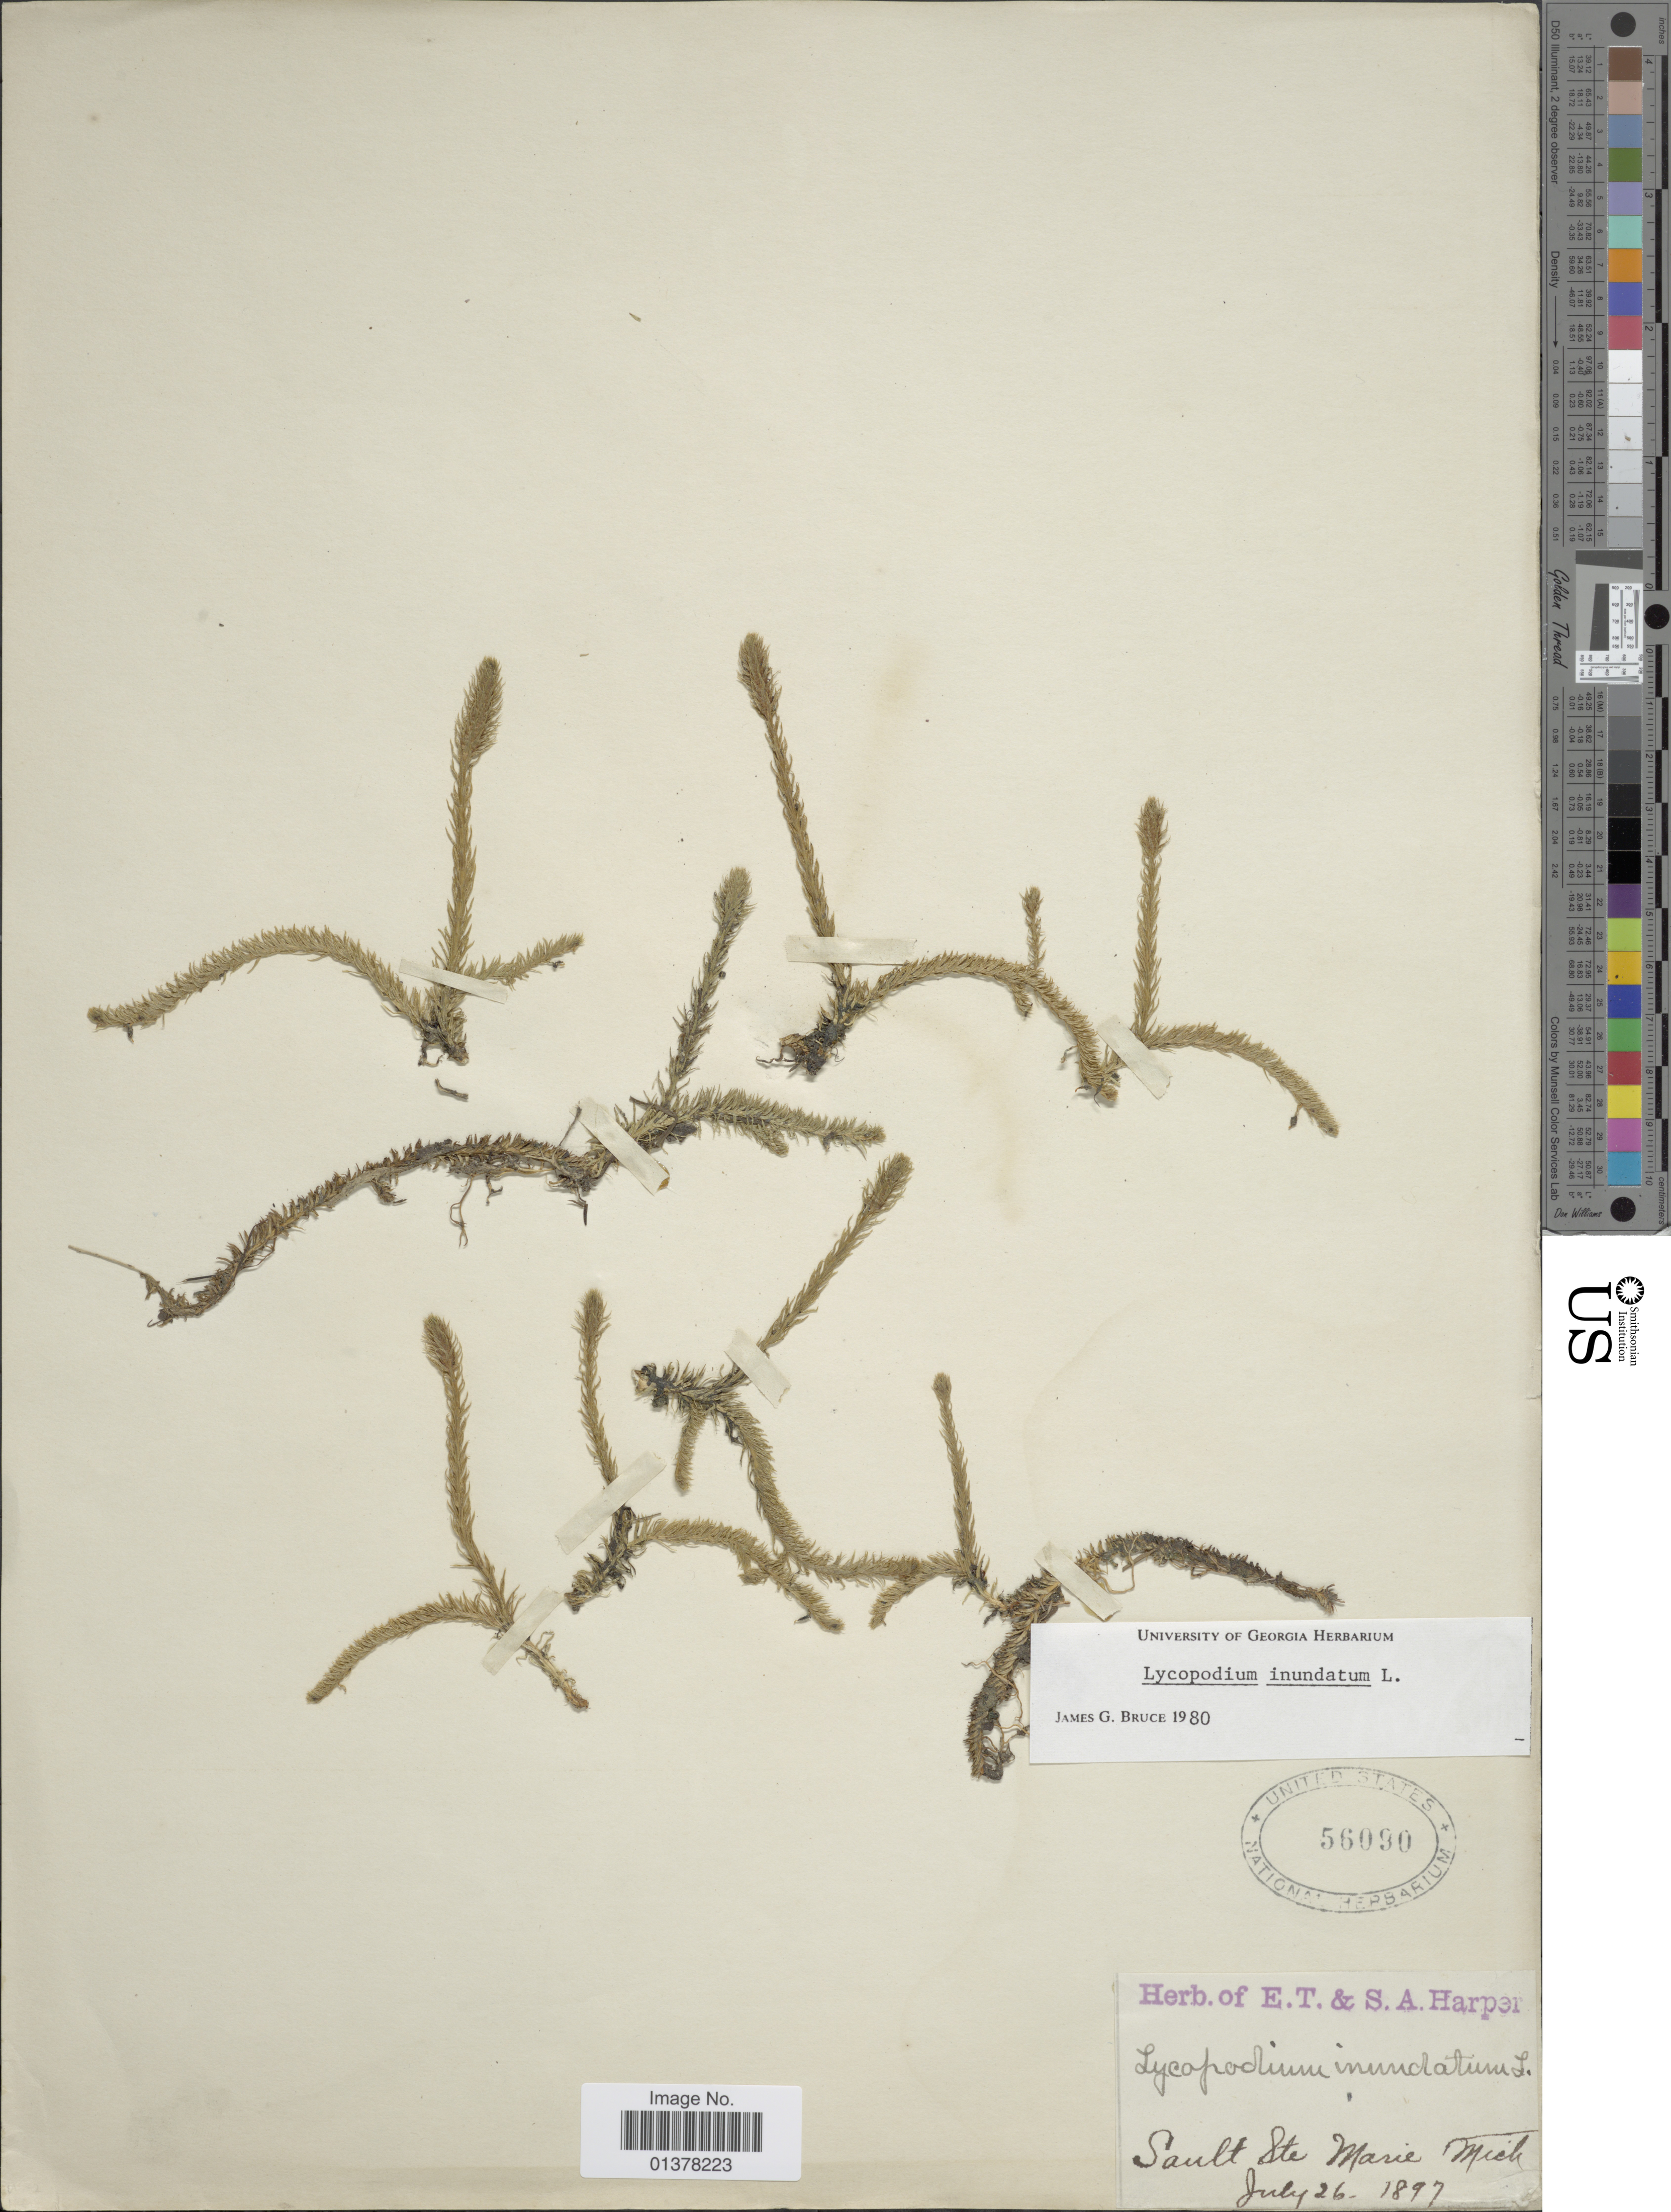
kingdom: Plantae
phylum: Tracheophyta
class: Lycopodiopsida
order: Lycopodiales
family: Lycopodiaceae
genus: Lycopodiella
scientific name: Lycopodiella inundata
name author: (L.) Holub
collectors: ex herb. E. T. & S. A. Harper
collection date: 1897-07-26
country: United States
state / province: Michigan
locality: Sault Ste Marie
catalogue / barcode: US 56090